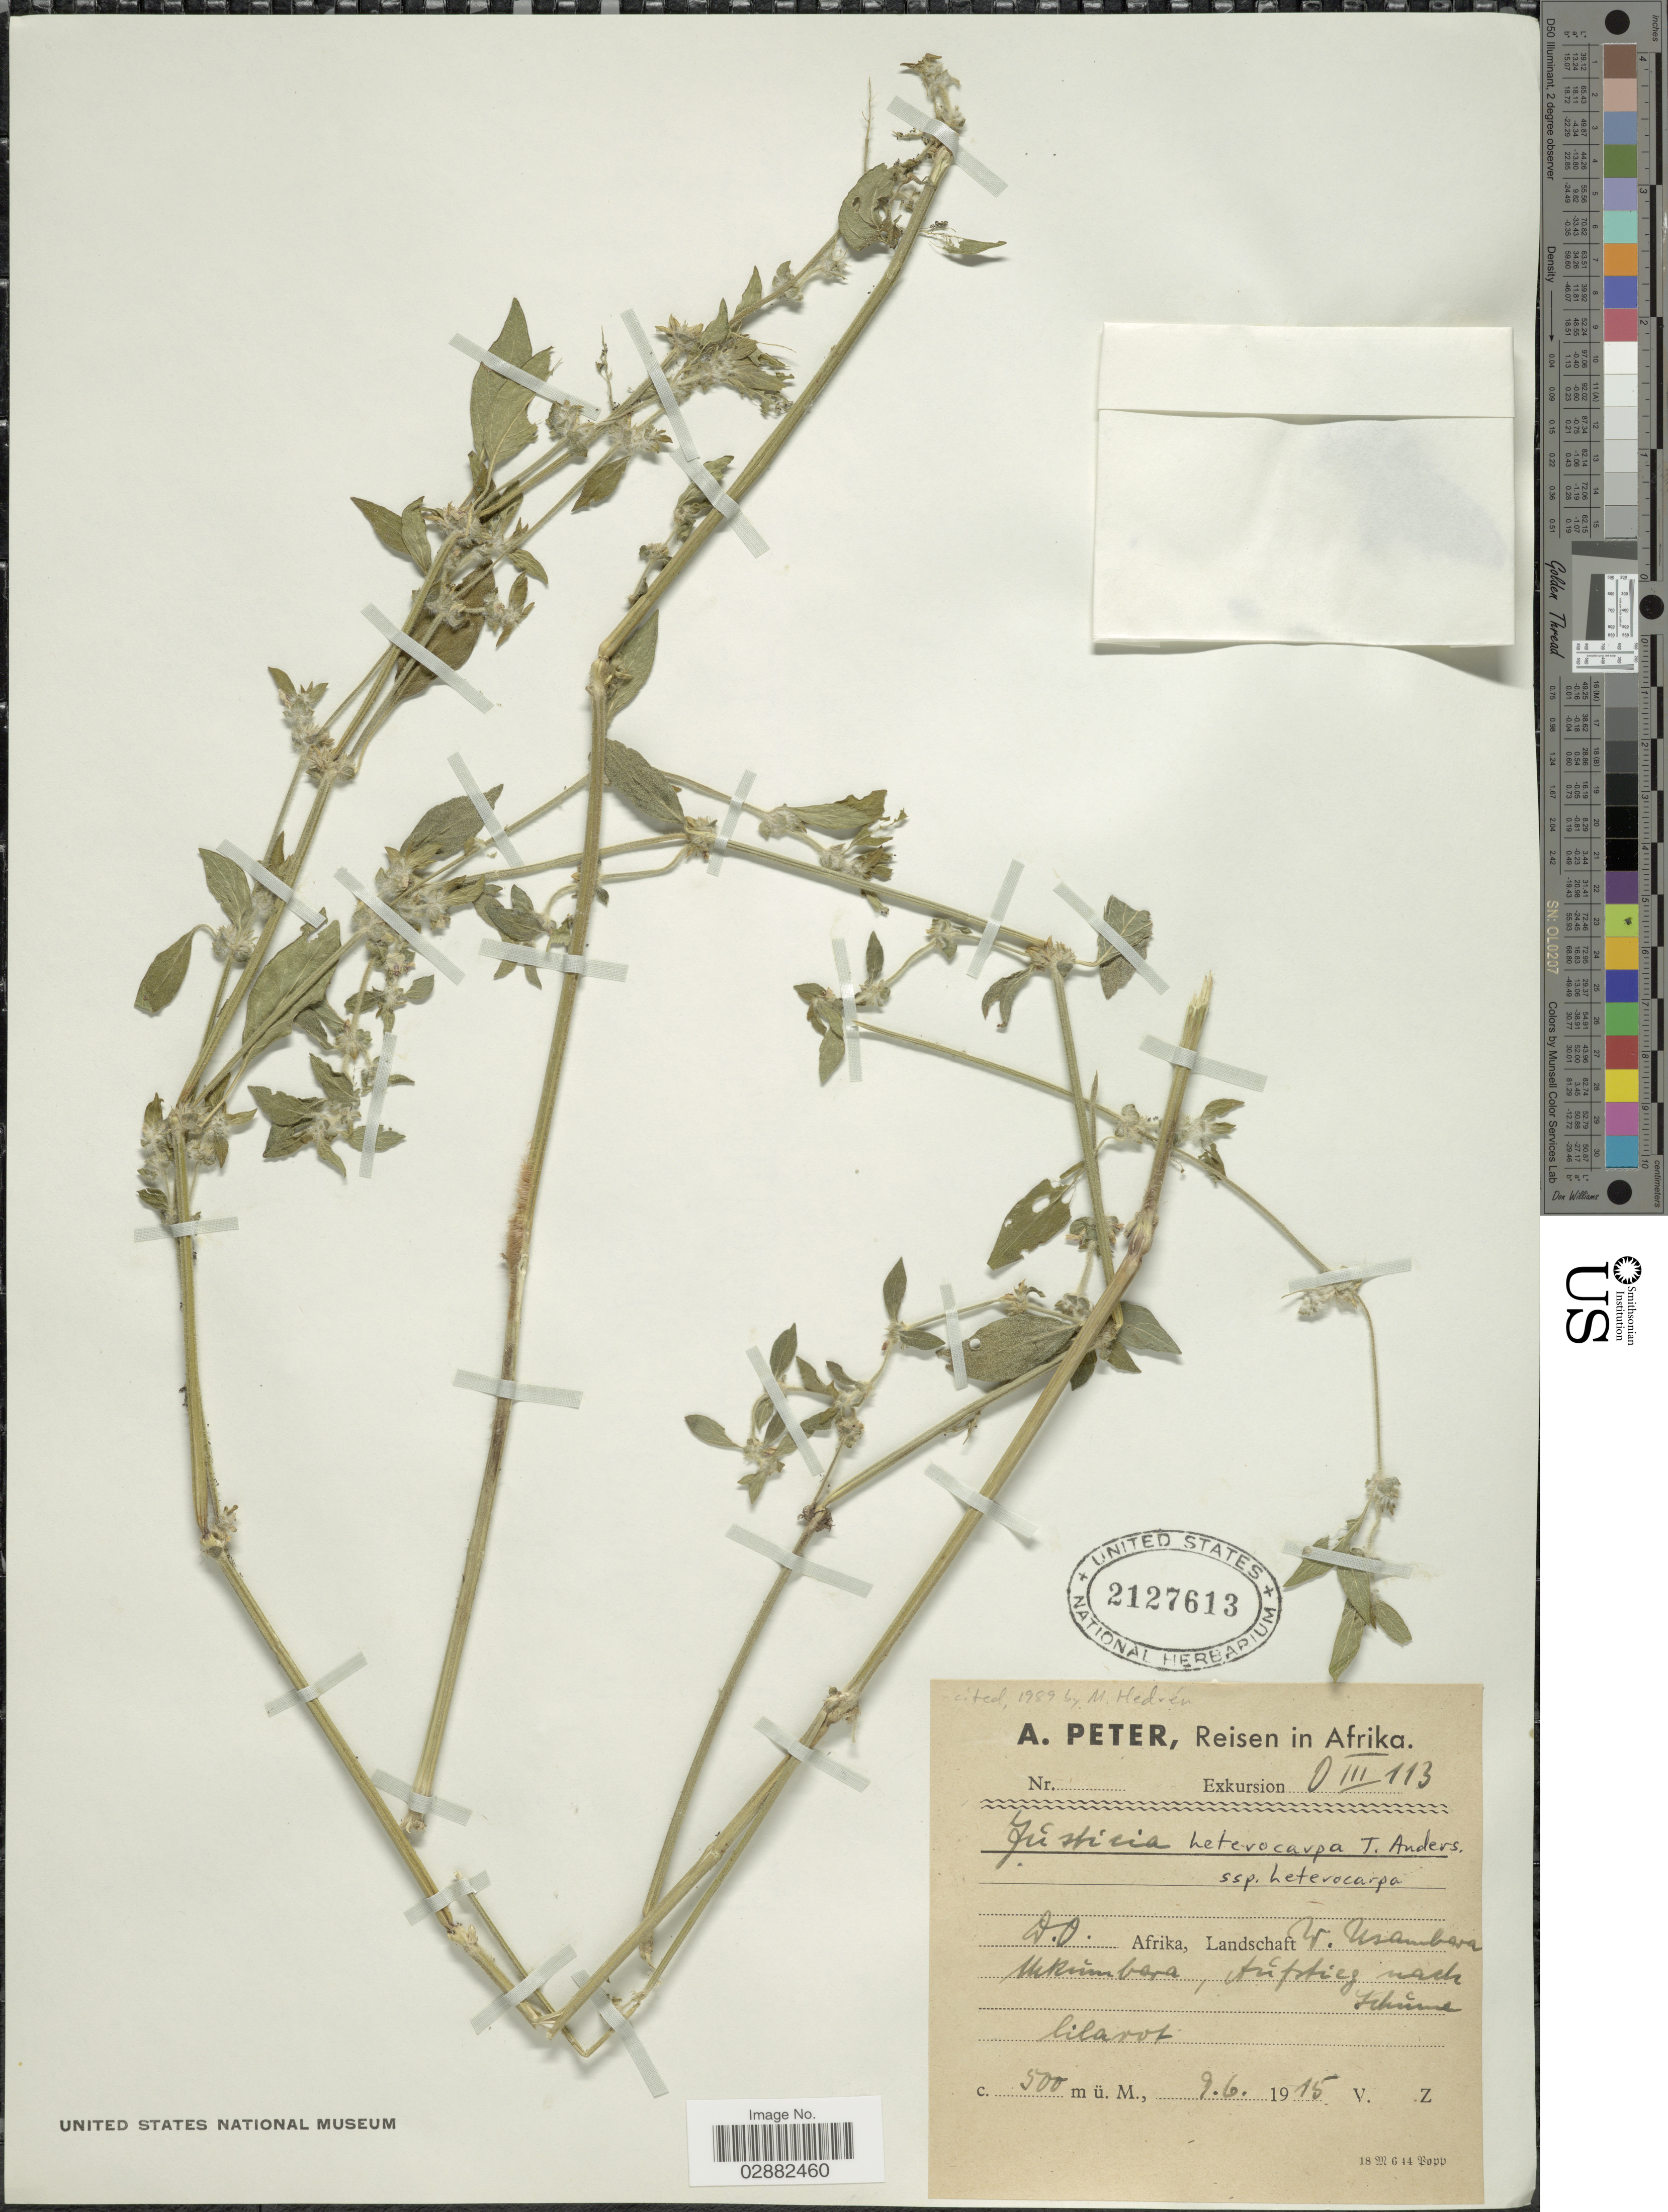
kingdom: Plantae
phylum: Tracheophyta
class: Magnoliopsida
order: Lamiales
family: Acanthaceae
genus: Justicia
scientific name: Justicia heterocarpa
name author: T. Anderson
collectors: A. Peter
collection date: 1915-06-09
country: Tanzania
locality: Afrika, D.O. Afrika, Landschaft W. Usumbara, Mkumbara.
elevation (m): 500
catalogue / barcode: US 2127613